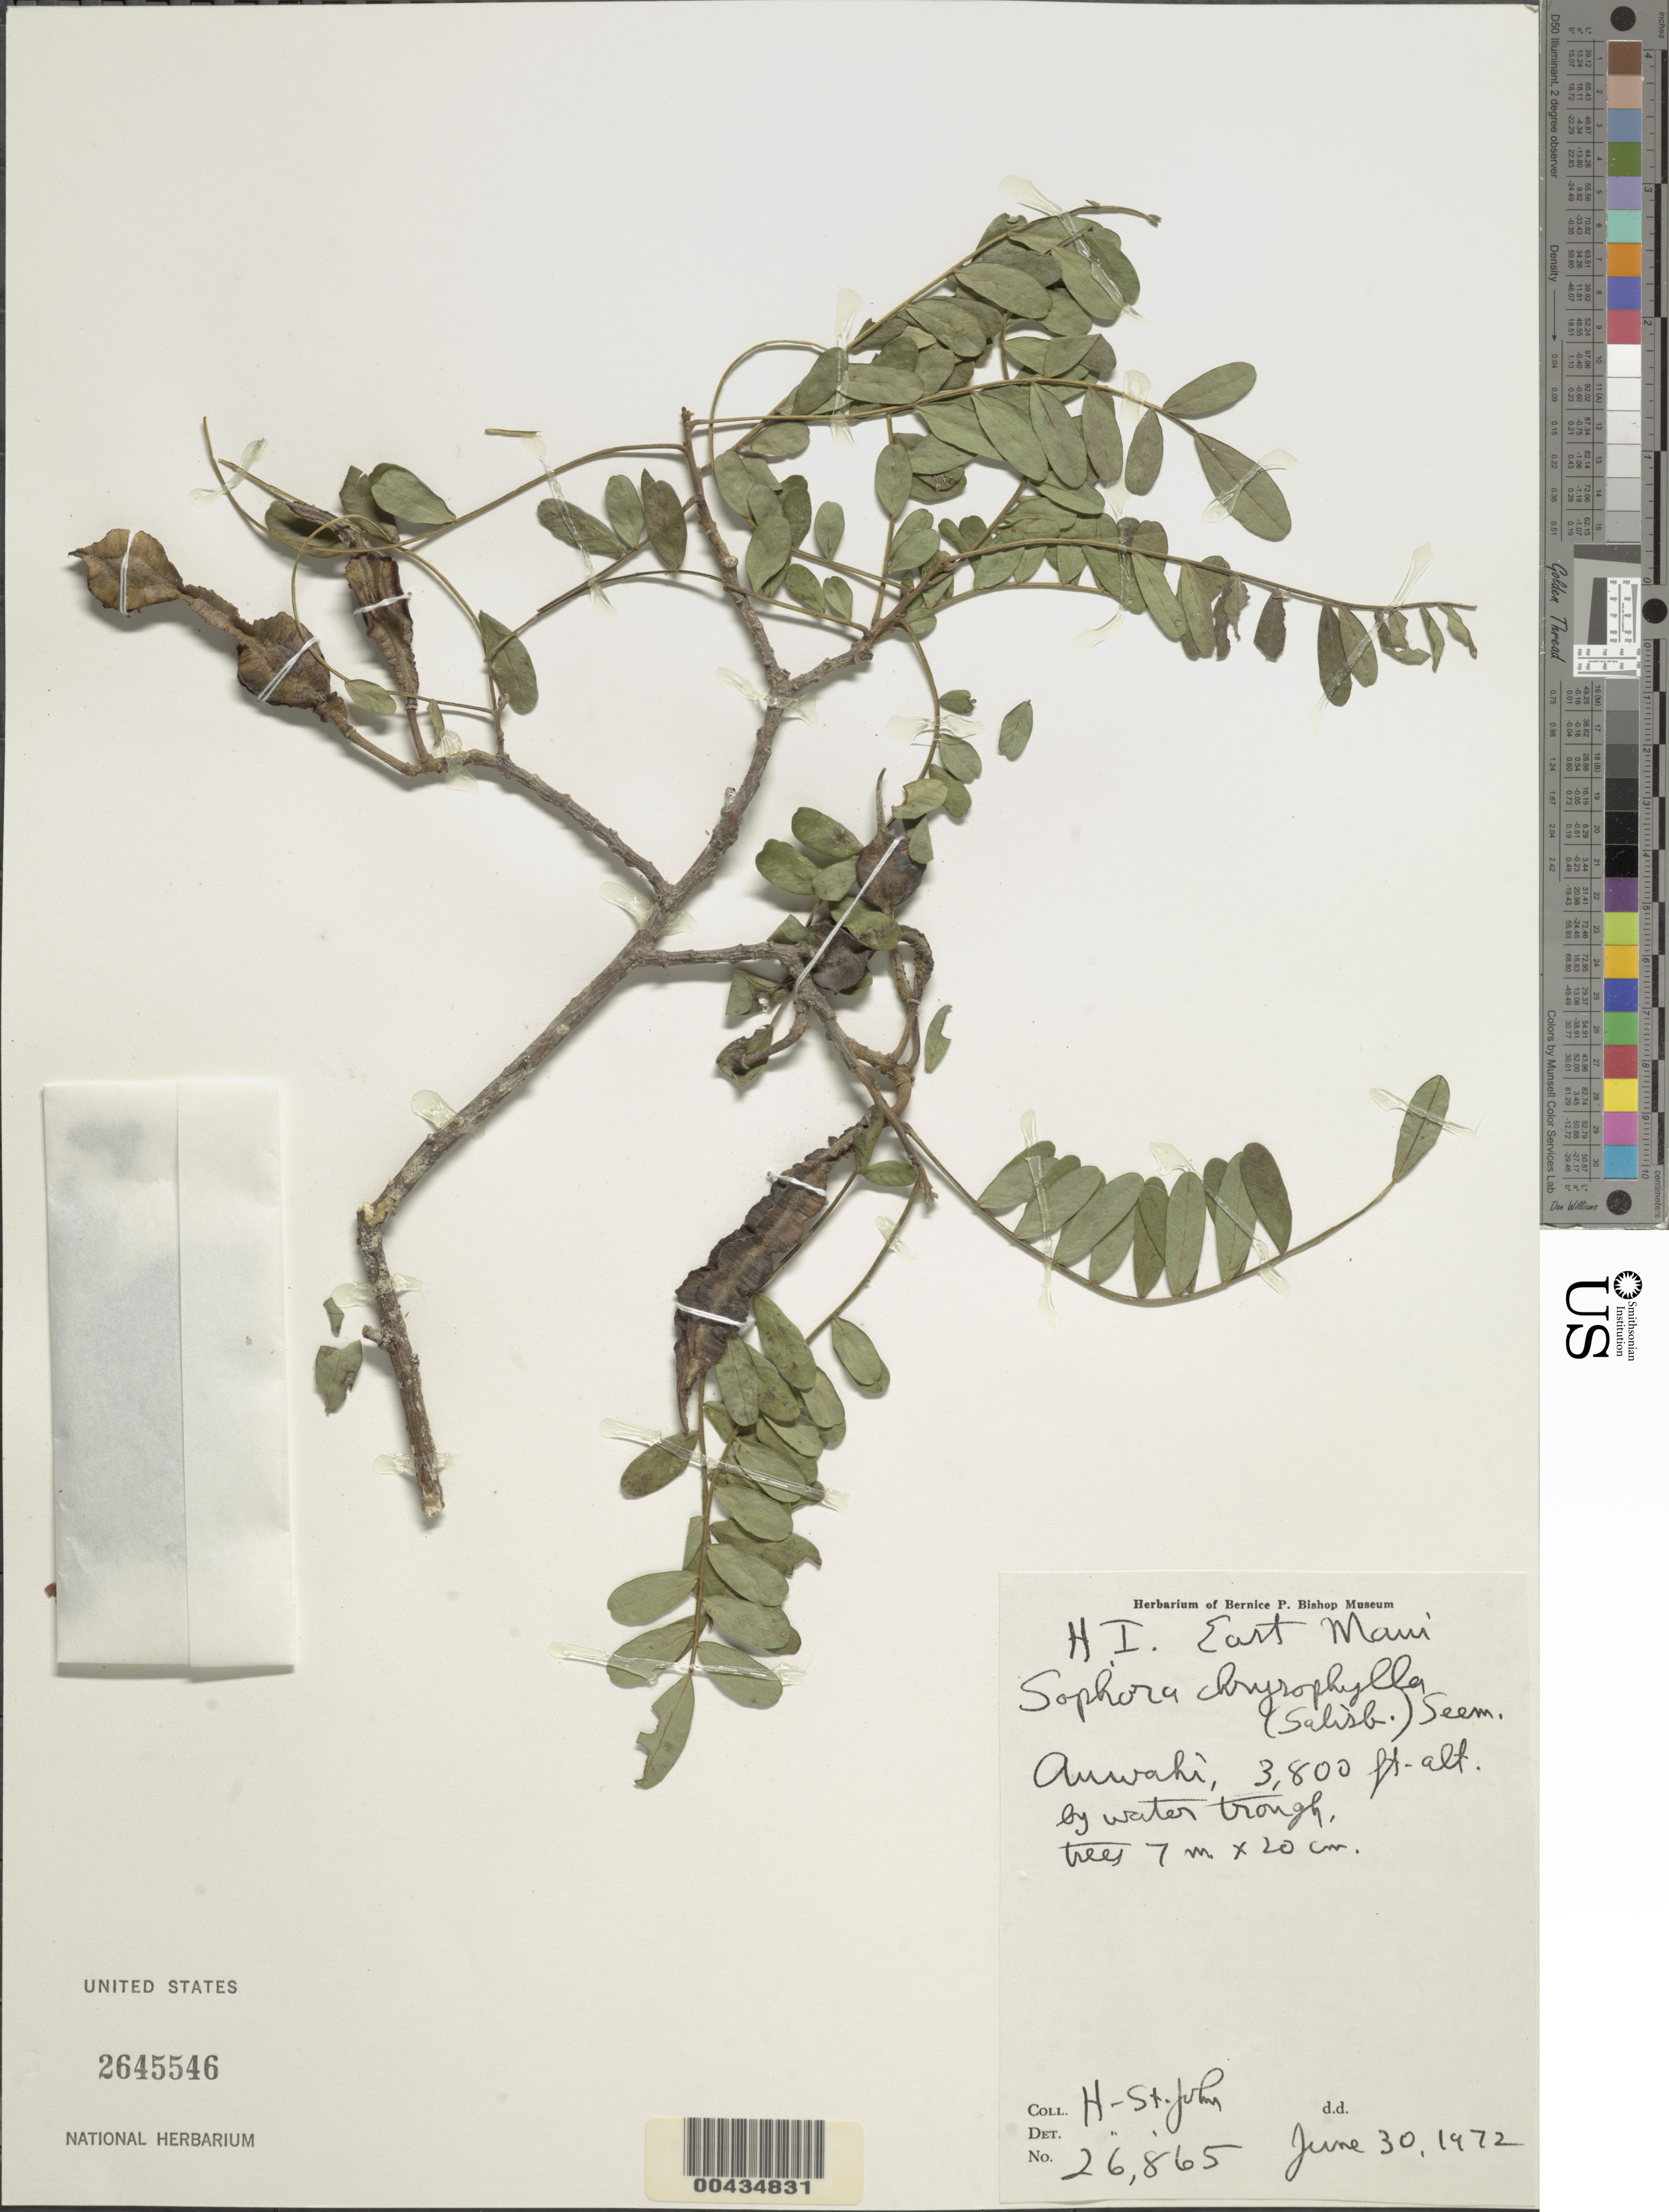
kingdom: Plantae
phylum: Tracheophyta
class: Magnoliopsida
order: Fabales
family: Fabaceae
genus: Sophora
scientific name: Sophora chrysophylla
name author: (Salisb.) Seem.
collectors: H. St. John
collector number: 26865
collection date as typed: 30 Jun 1972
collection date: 1972-06-30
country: United States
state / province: Hawaii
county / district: Maui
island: Maui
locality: E Maui, Auwahi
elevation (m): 1158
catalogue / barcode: US 2645546